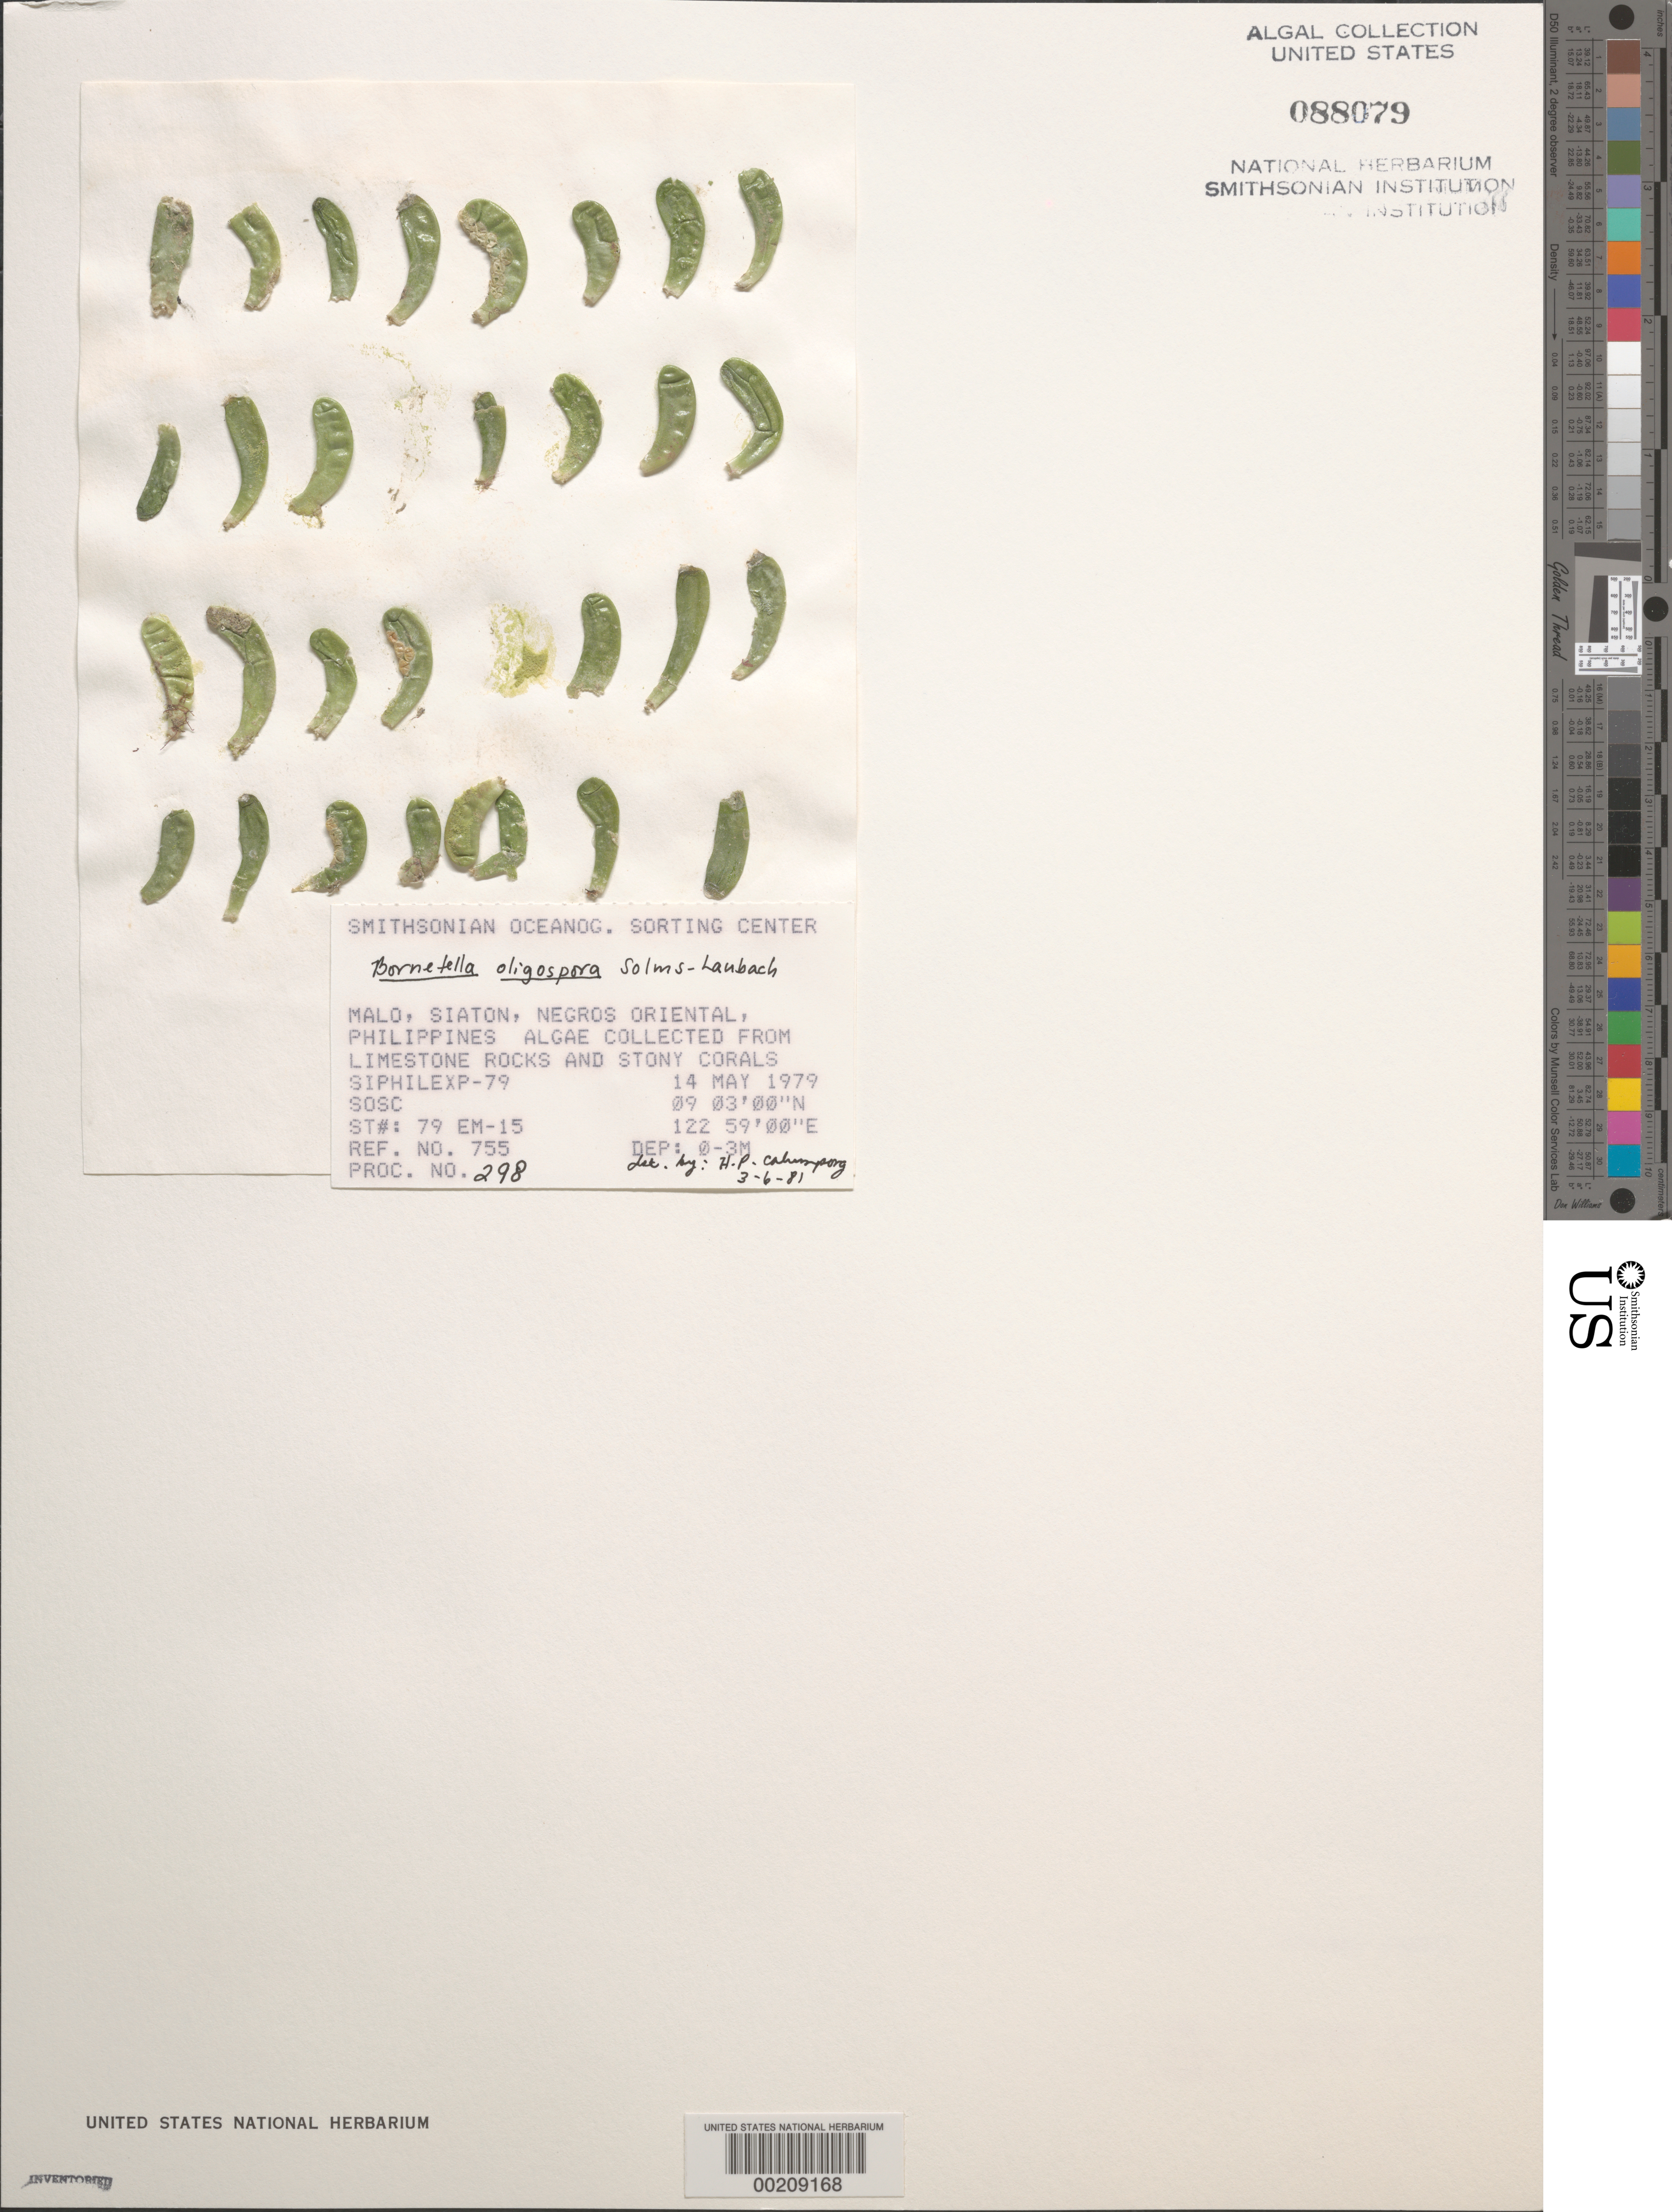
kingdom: Plantae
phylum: Chlorophyta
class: Ulvophyceae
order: Dasycladales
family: Dasycladaceae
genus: Bornetella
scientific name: Bornetella oligospora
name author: Solms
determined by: Calumpong, H. P.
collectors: SOSC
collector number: Station 79 Em-15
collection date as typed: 14 May 1979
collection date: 1979-05-14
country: Philippines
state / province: Central Visayas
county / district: Negros Oriental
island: Negros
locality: Malo, Siaton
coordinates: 09 03'00"N, 122 59'00"E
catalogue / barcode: US 88079